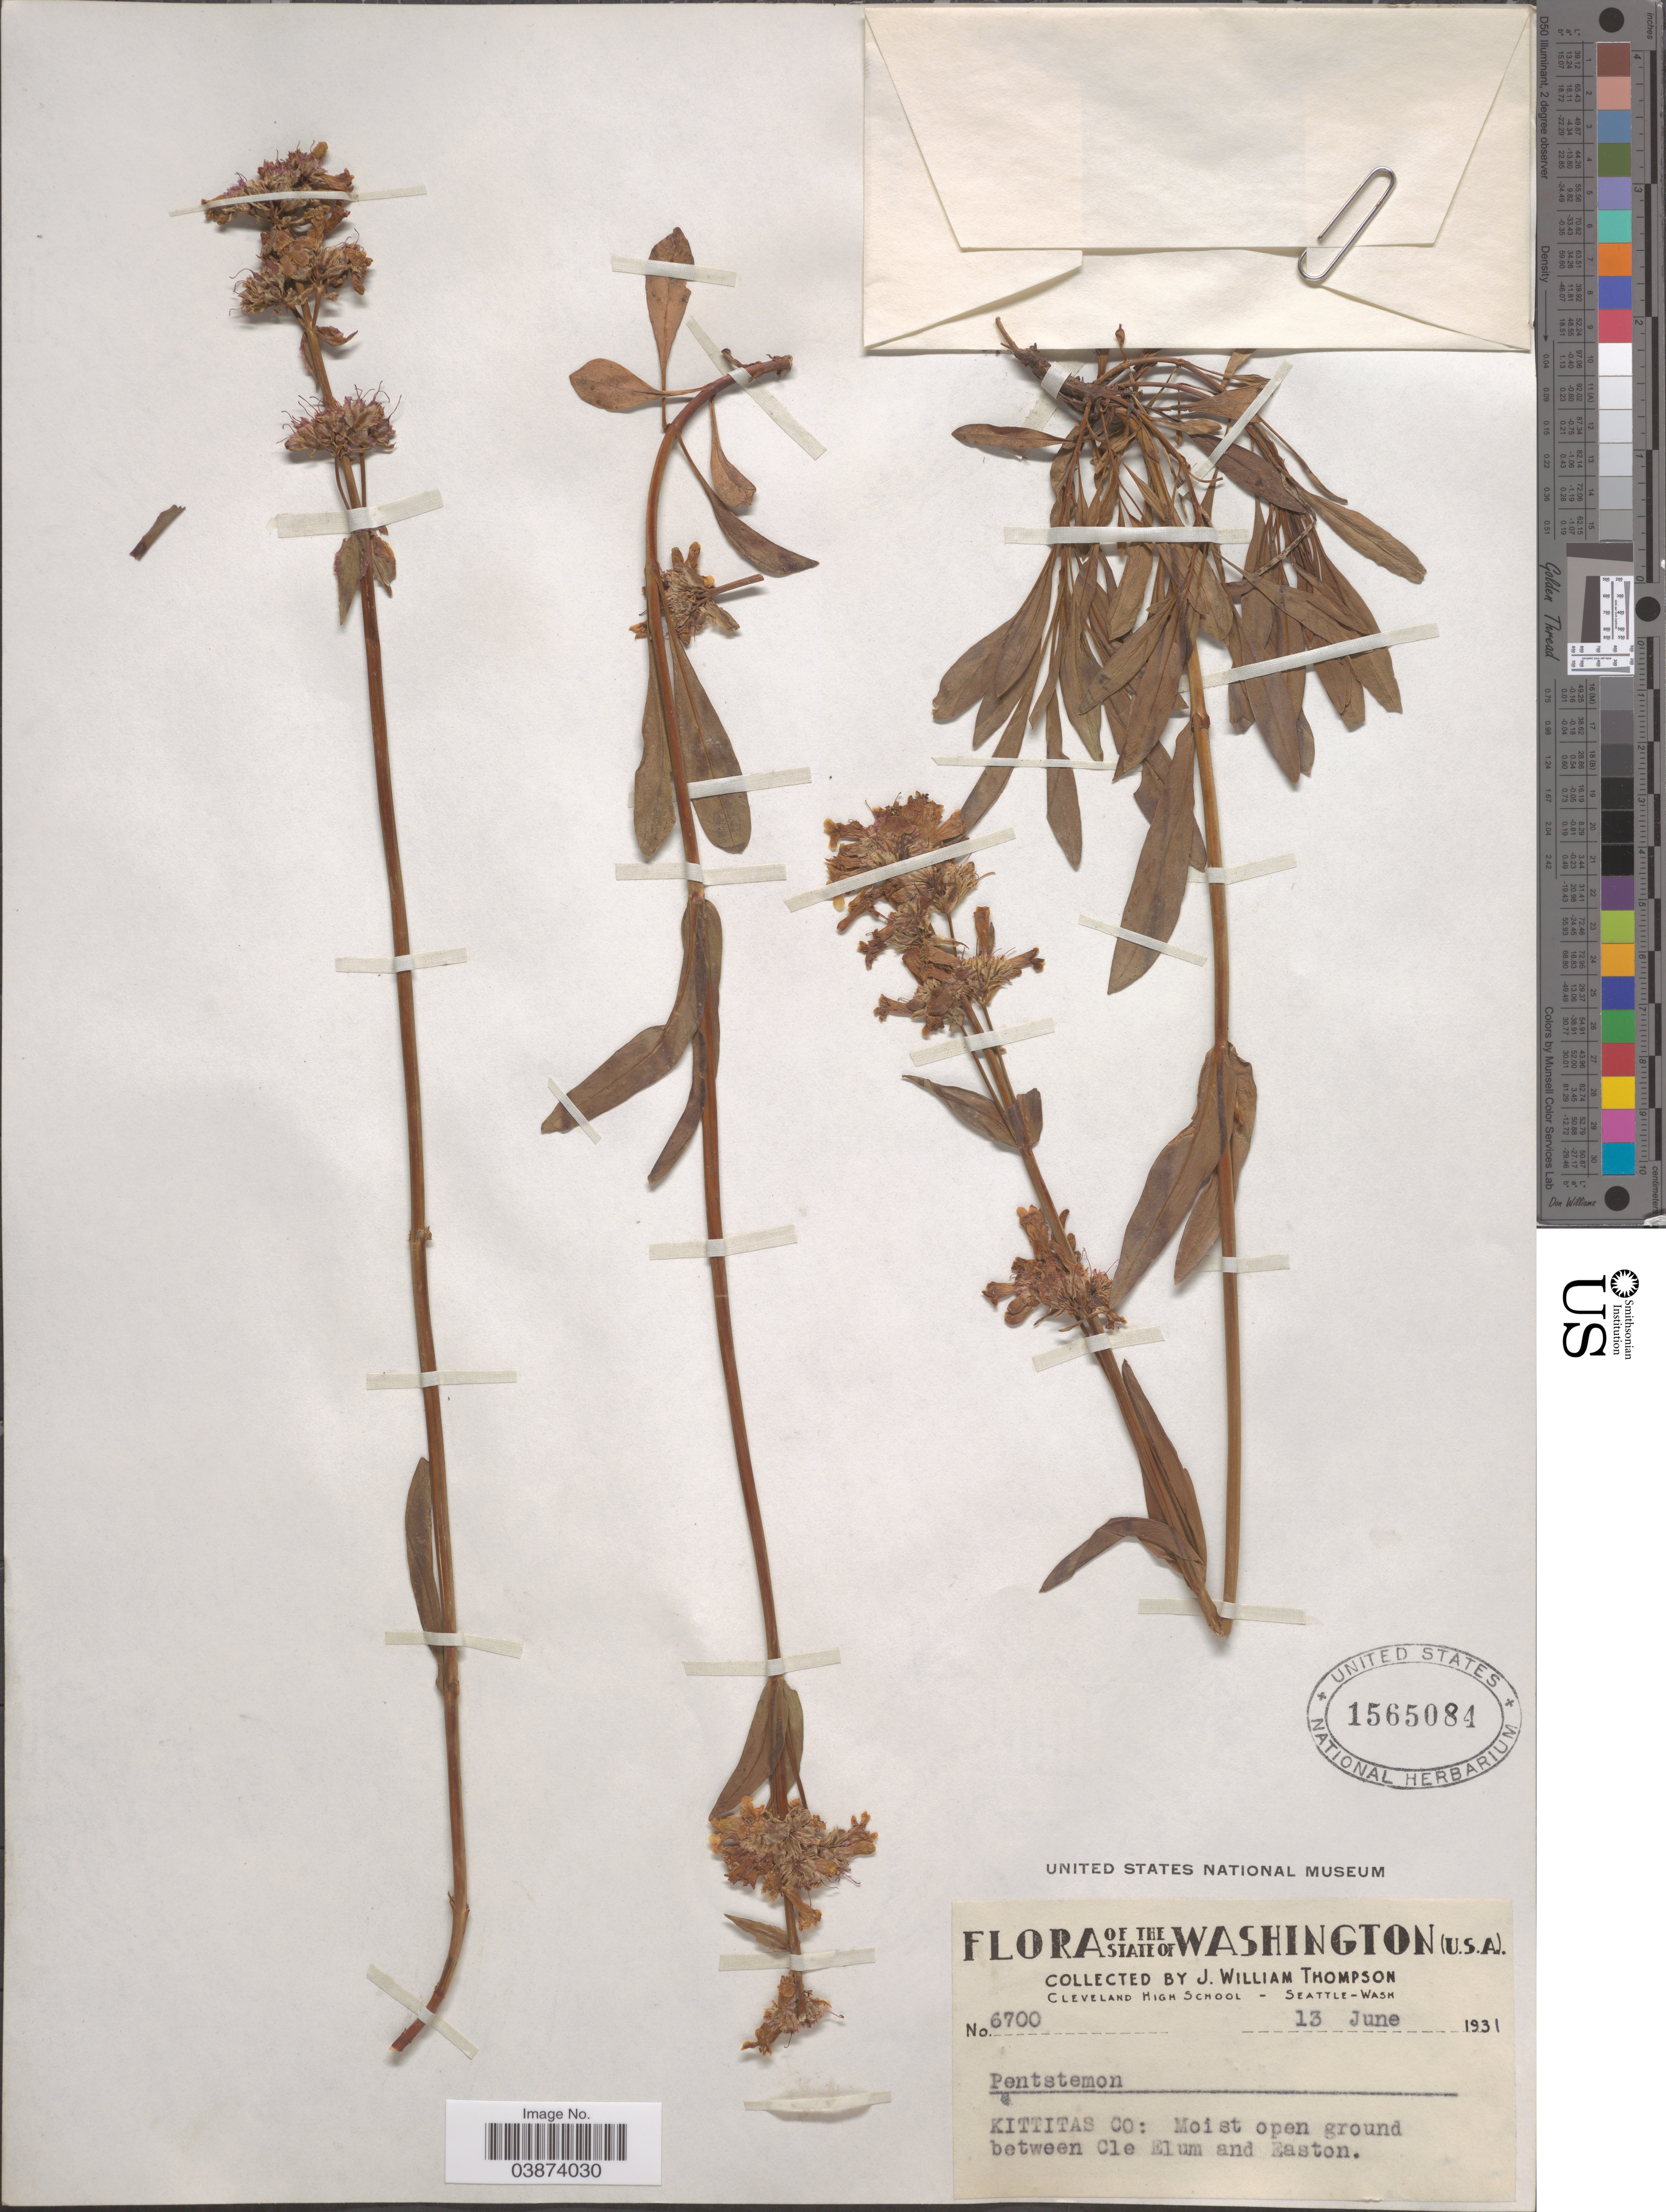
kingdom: Plantae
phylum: Tracheophyta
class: Magnoliopsida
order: Lamiales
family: Plantaginaceae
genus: Penstemon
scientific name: Penstemon confertus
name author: Douglas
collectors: J. W. Thompson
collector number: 6700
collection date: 1931-06-13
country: United States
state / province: Washington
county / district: Kittitas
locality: Kittitas Co: Moist open ground between Cle Elum and Easton.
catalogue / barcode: US 1565084